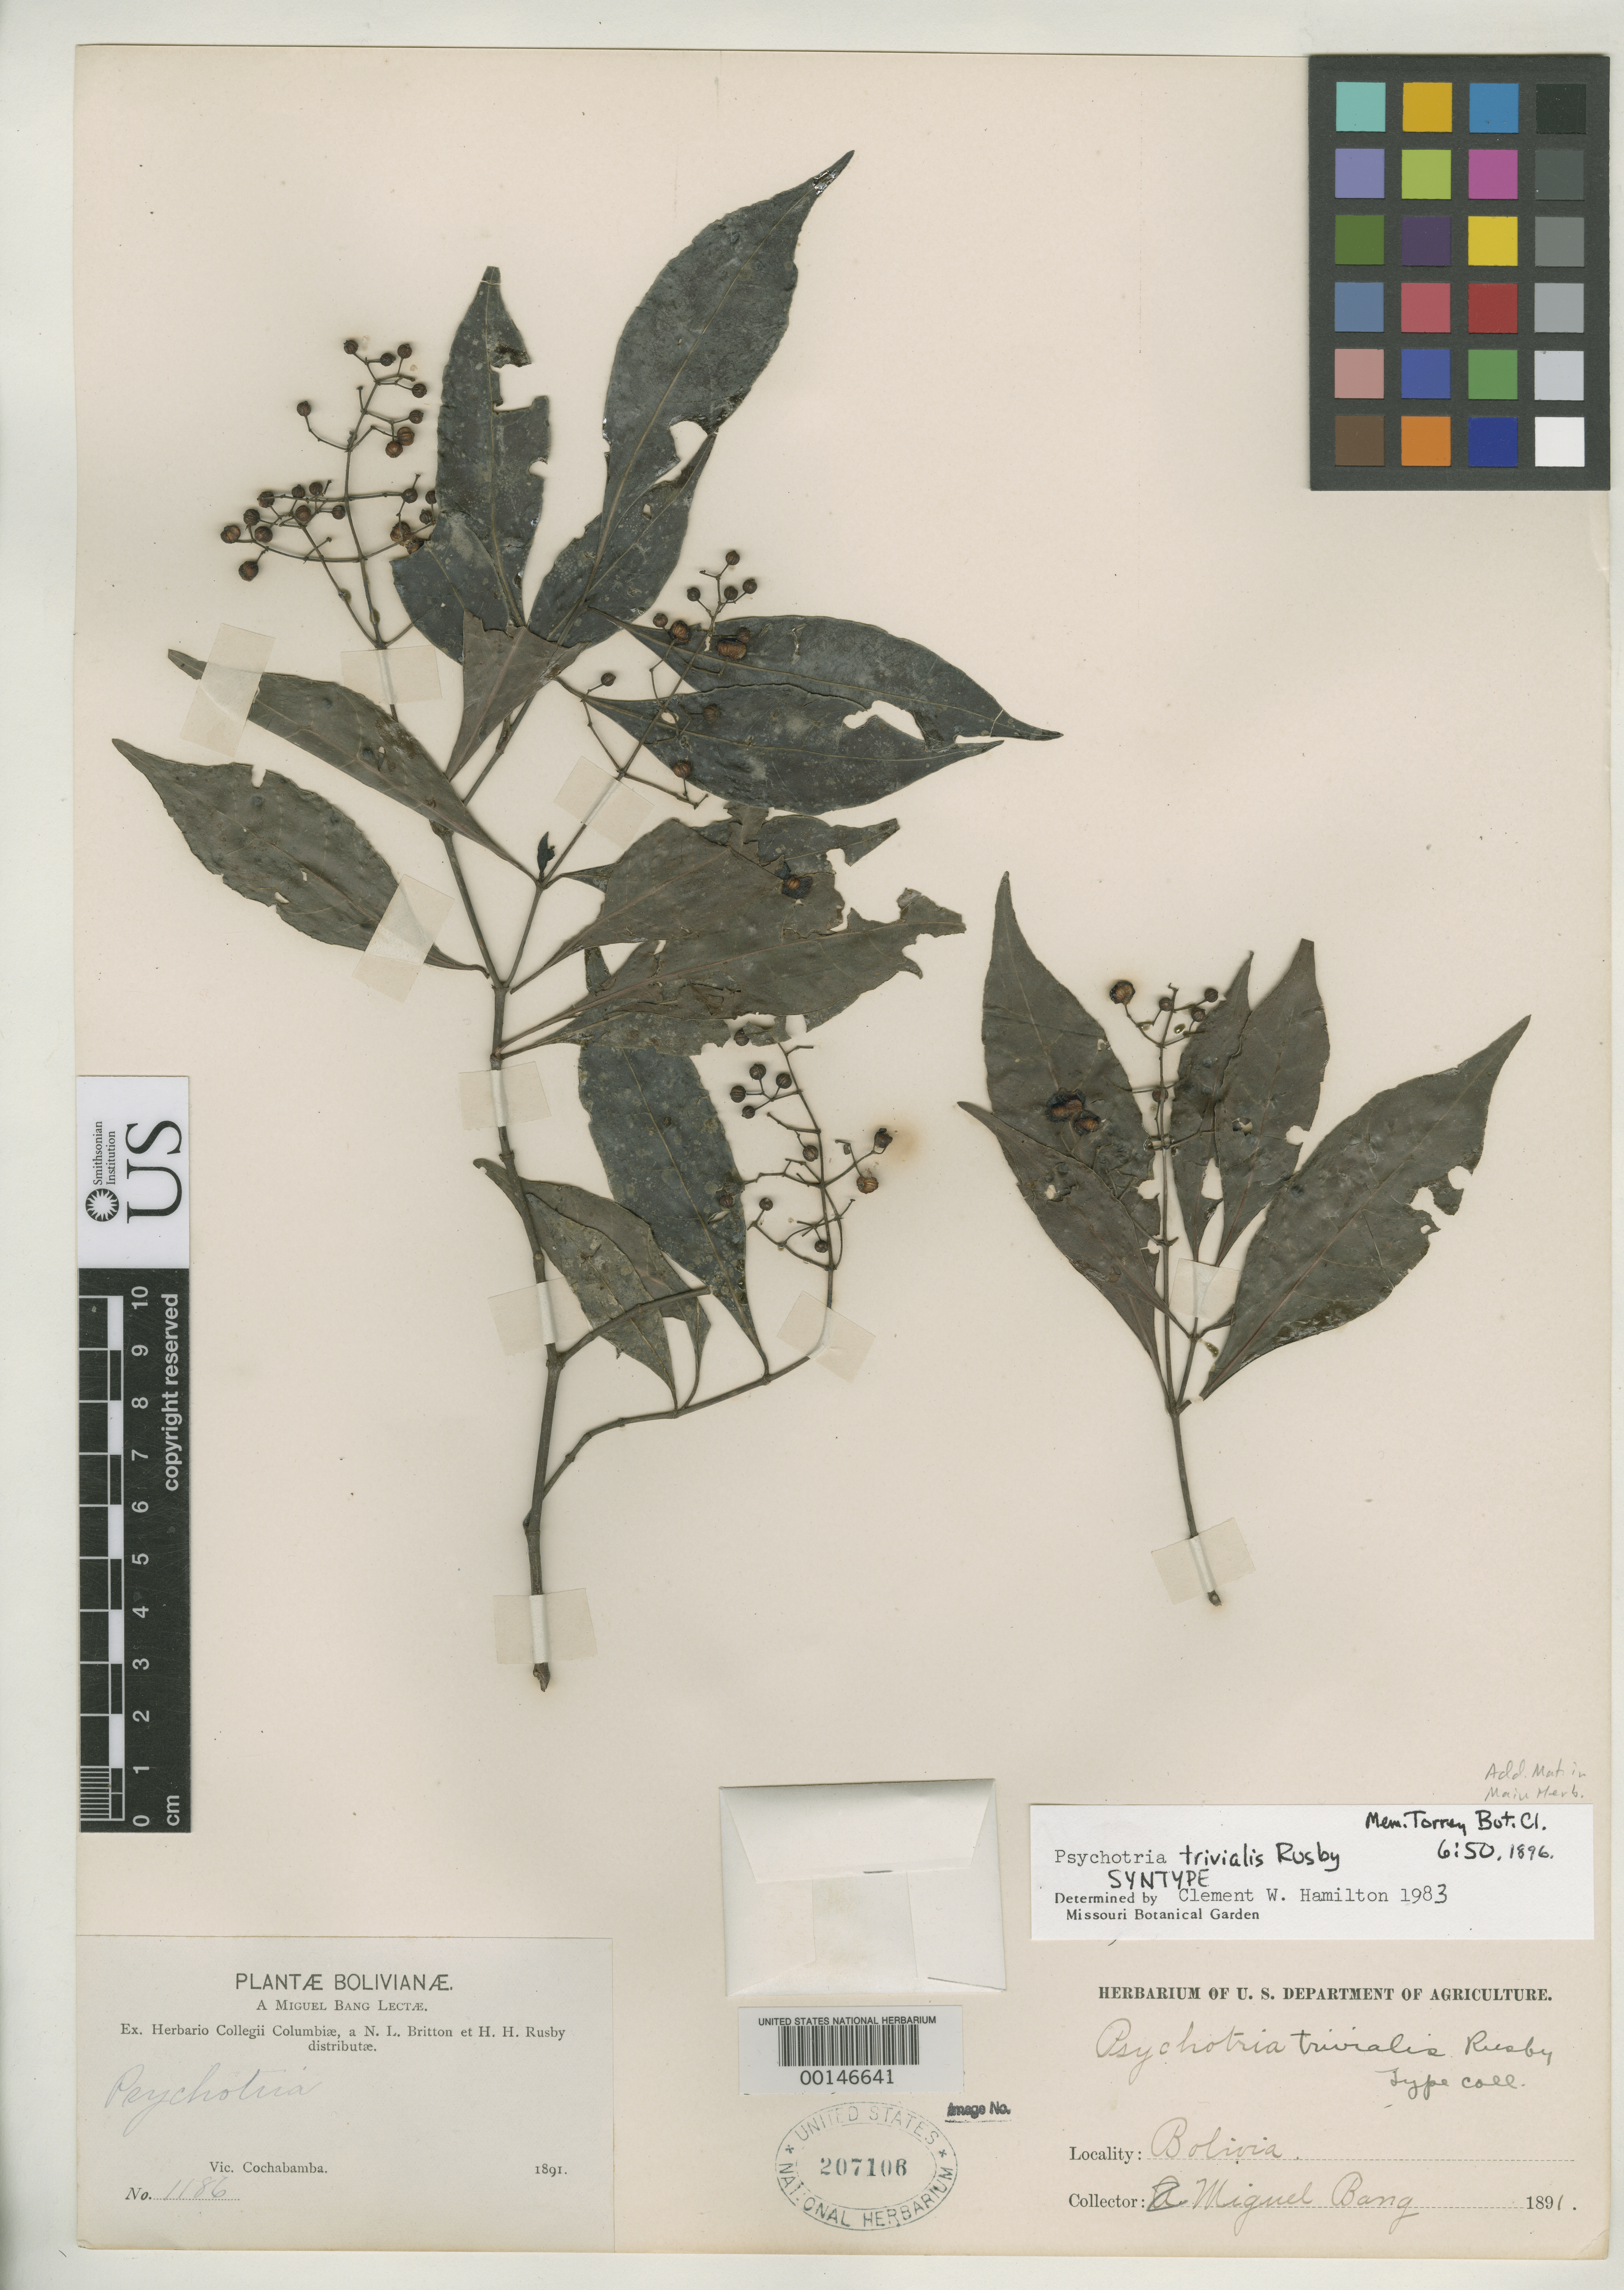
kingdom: Plantae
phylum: Tracheophyta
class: Magnoliopsida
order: Gentianales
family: Rubiaceae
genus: Psychotria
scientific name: Psychotria trivialis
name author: Rusby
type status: Syntype; Lectotype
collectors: M. Bang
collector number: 1186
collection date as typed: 1891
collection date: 1891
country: Bolivia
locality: Vicinity Cochabamba.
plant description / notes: One of two collections cited in protologue; effectively lectotypified by Standley by citing Bang 1186 as "type collection" but without citing a single herbarium.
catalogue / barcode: US 207106